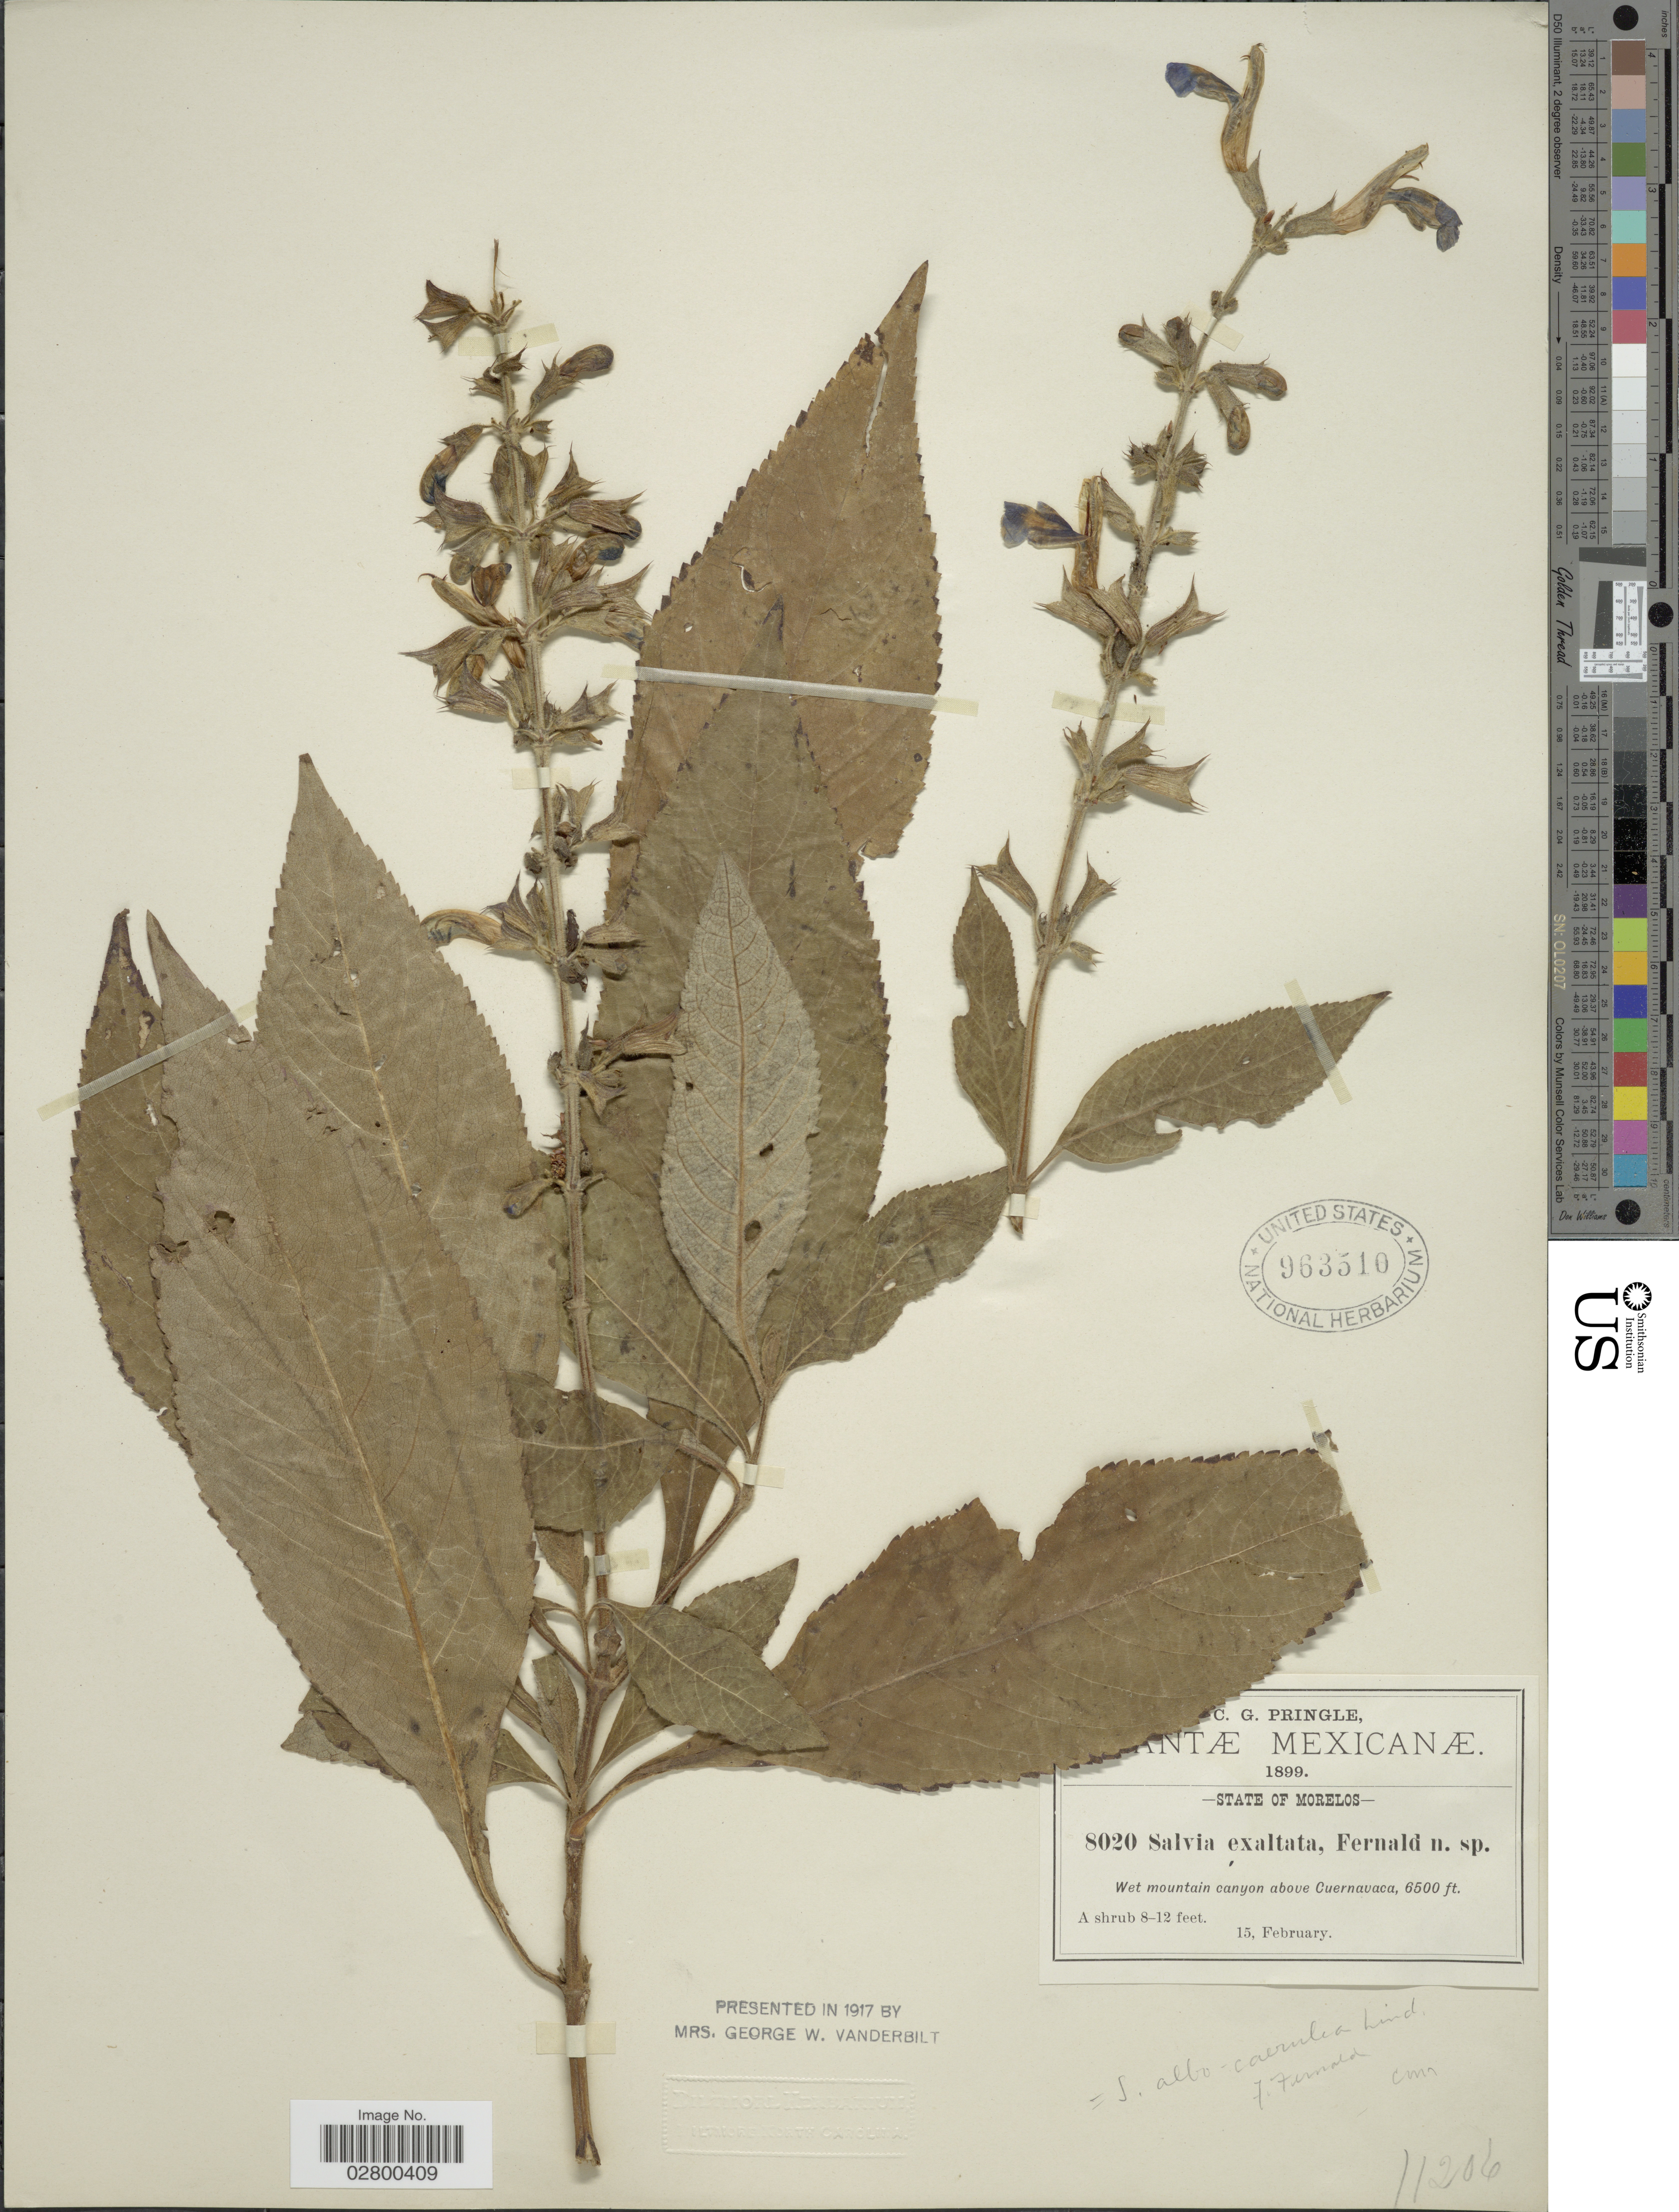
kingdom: Plantae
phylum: Tracheophyta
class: Magnoliopsida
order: Lamiales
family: Lamiaceae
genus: Salvia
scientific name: Salvia albocaerulea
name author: Linden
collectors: C. G. Pringle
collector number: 8020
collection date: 1899-02-15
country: Mexico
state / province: Morelos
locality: State of Morelos, Wet mountain canyon above Cuernavaca.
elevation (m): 1981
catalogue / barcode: US 963510